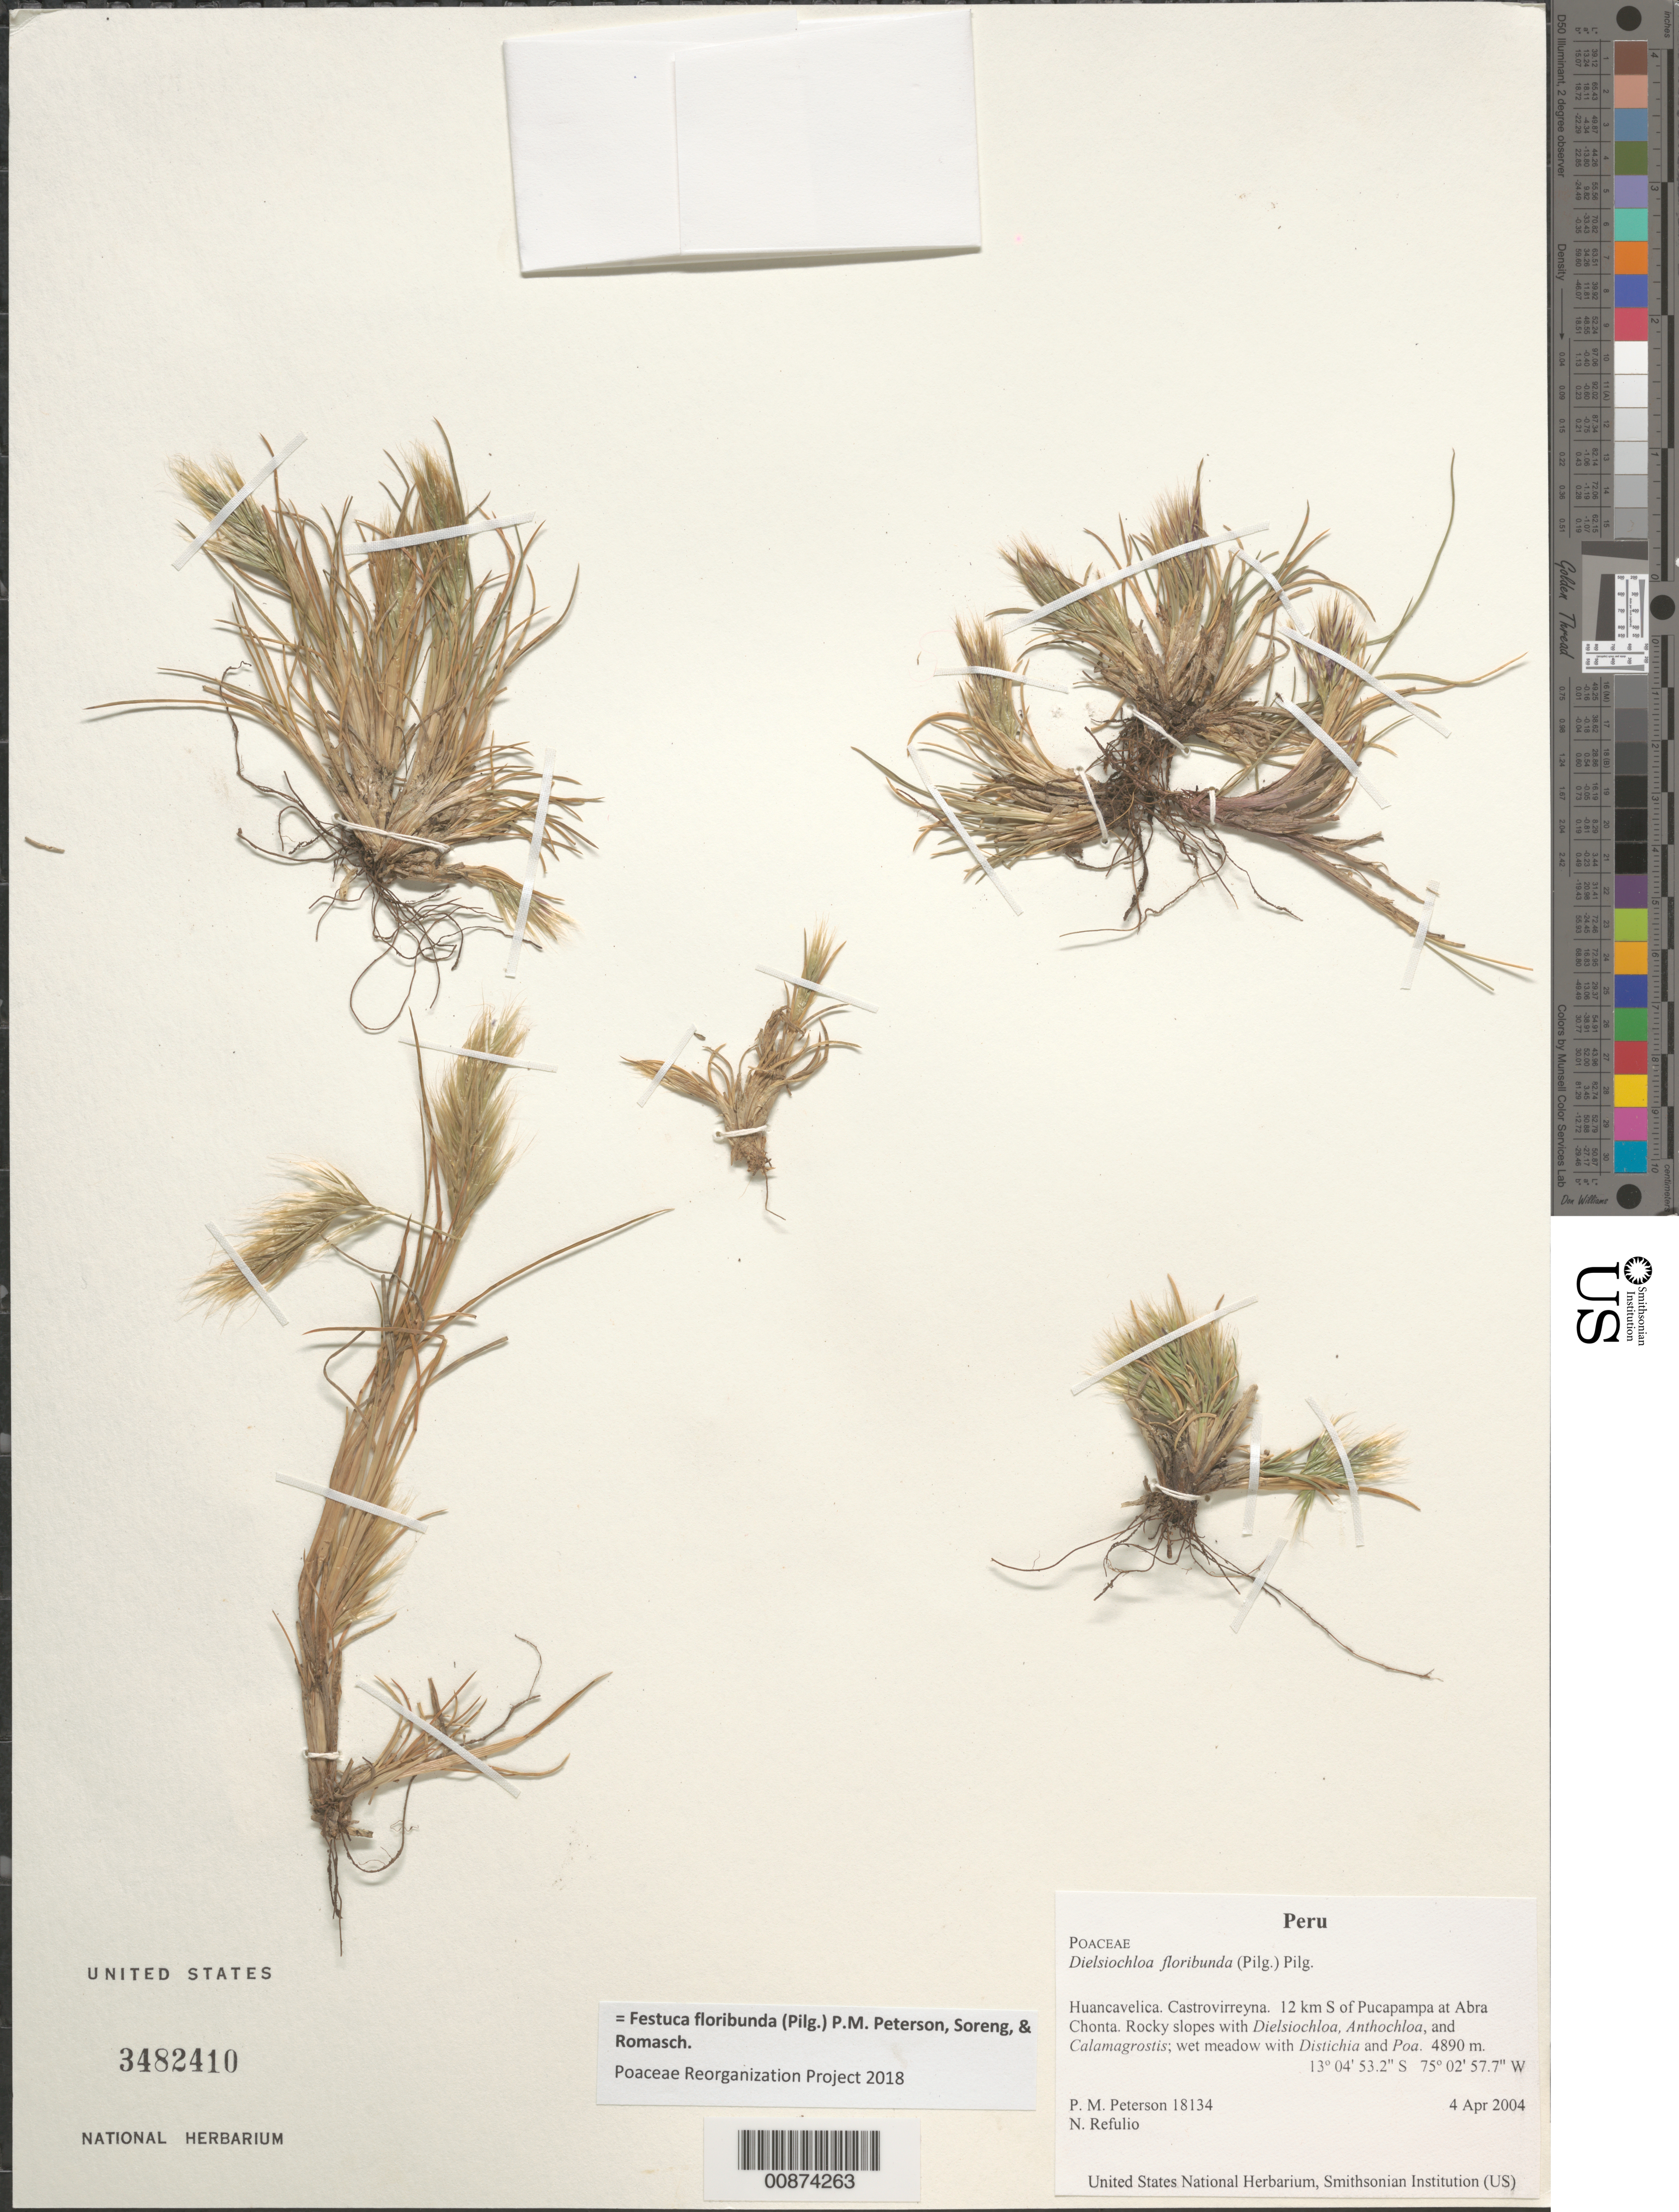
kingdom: Plantae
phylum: Tracheophyta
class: Liliopsida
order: Poales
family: Poaceae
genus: Festuca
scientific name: Festuca floribunda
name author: (Pilg.) P.M. Peterson et al.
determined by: Poaceae Reorganization Project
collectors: P. M. Peterson & N. Refulio-Rodríguez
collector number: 18134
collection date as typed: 04 Apr 2004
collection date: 2004-04-04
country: Peru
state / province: Huancavelica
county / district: Castrovirreyna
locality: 12 km S of Pucapampa at Abra Chonta. Rocky slopes with Dielsiochloa, Anthochloa, and Calamagrostis; wet meadow with Distichia and Poa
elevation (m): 4890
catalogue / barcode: US 3482410